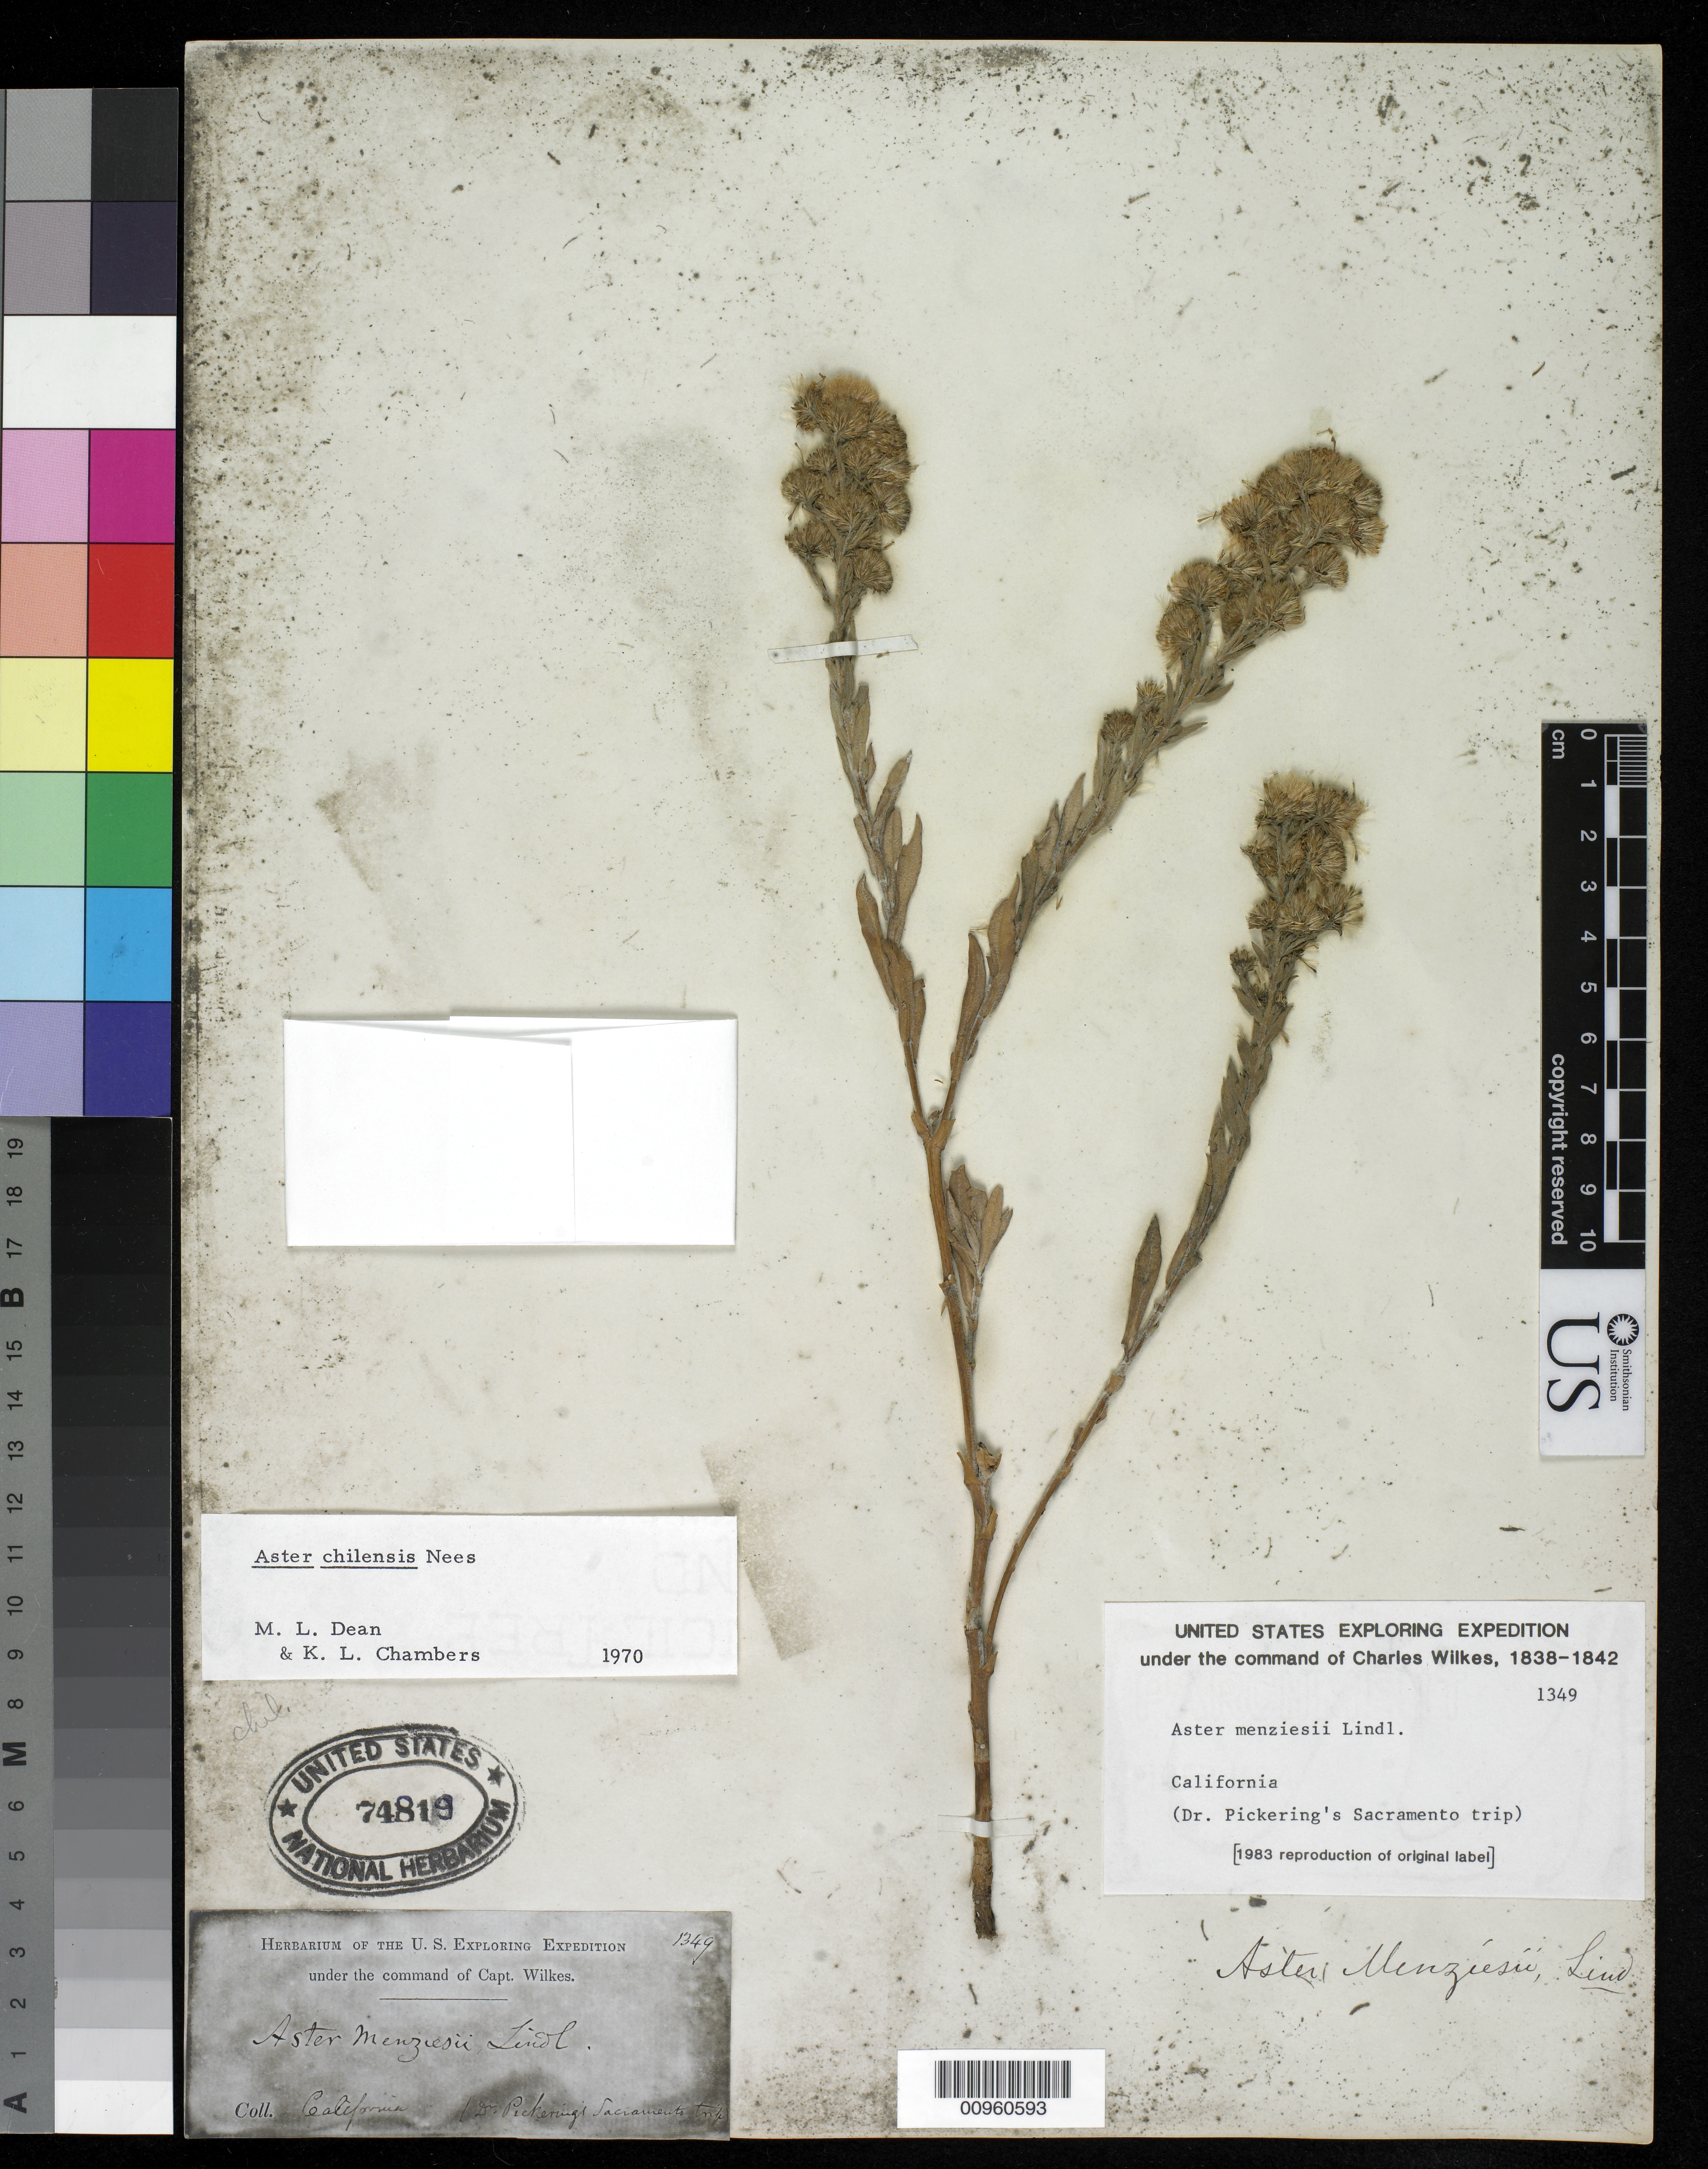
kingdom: Plantae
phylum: Tracheophyta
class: Magnoliopsida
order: Asterales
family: Asteraceae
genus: Symphyotrichum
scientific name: Symphyotrichum chilense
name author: (Nees) G.L. Nesom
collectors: Wilkes Explor. Exped.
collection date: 1838/1842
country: United States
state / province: California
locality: (Dr. Pickering's Sacramento trip)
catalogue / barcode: US 74819